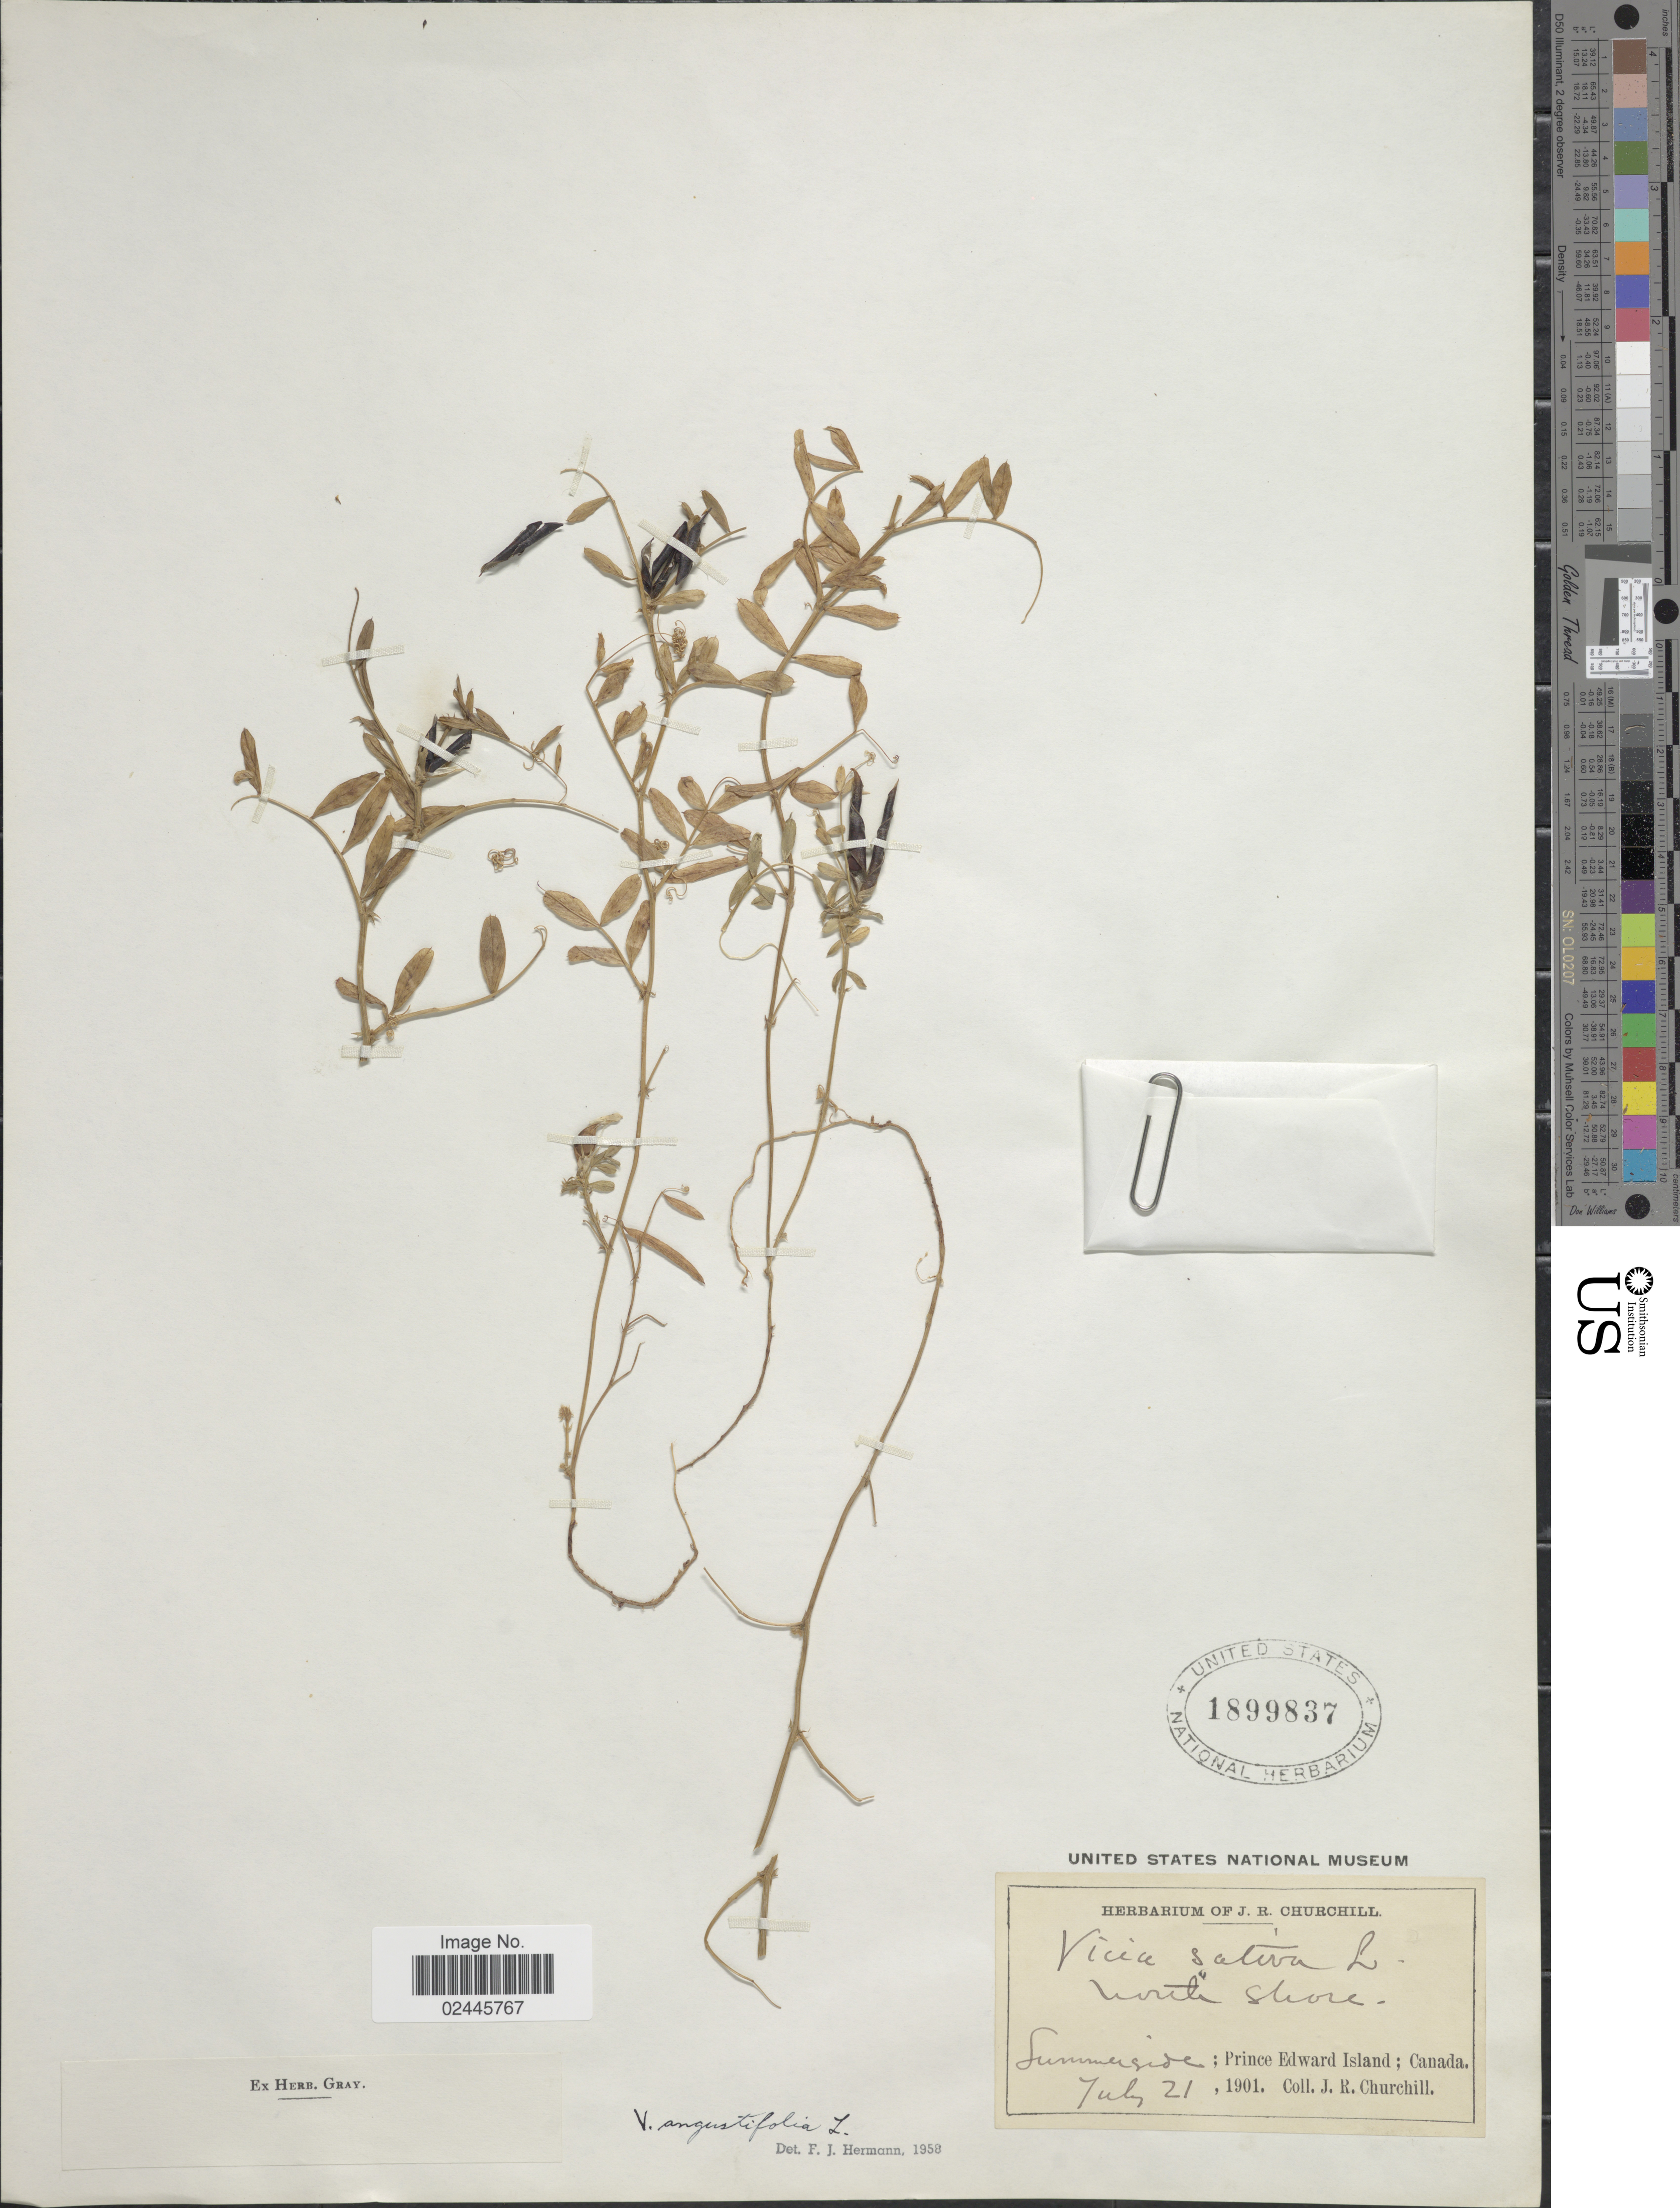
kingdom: Plantae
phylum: Tracheophyta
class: Magnoliopsida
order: Fabales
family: Fabaceae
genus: Vicia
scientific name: Vicia angustifolia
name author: L.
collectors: J. Churchill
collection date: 1901-07-21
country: Canada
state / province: Prince Edward Island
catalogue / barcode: US 1899837